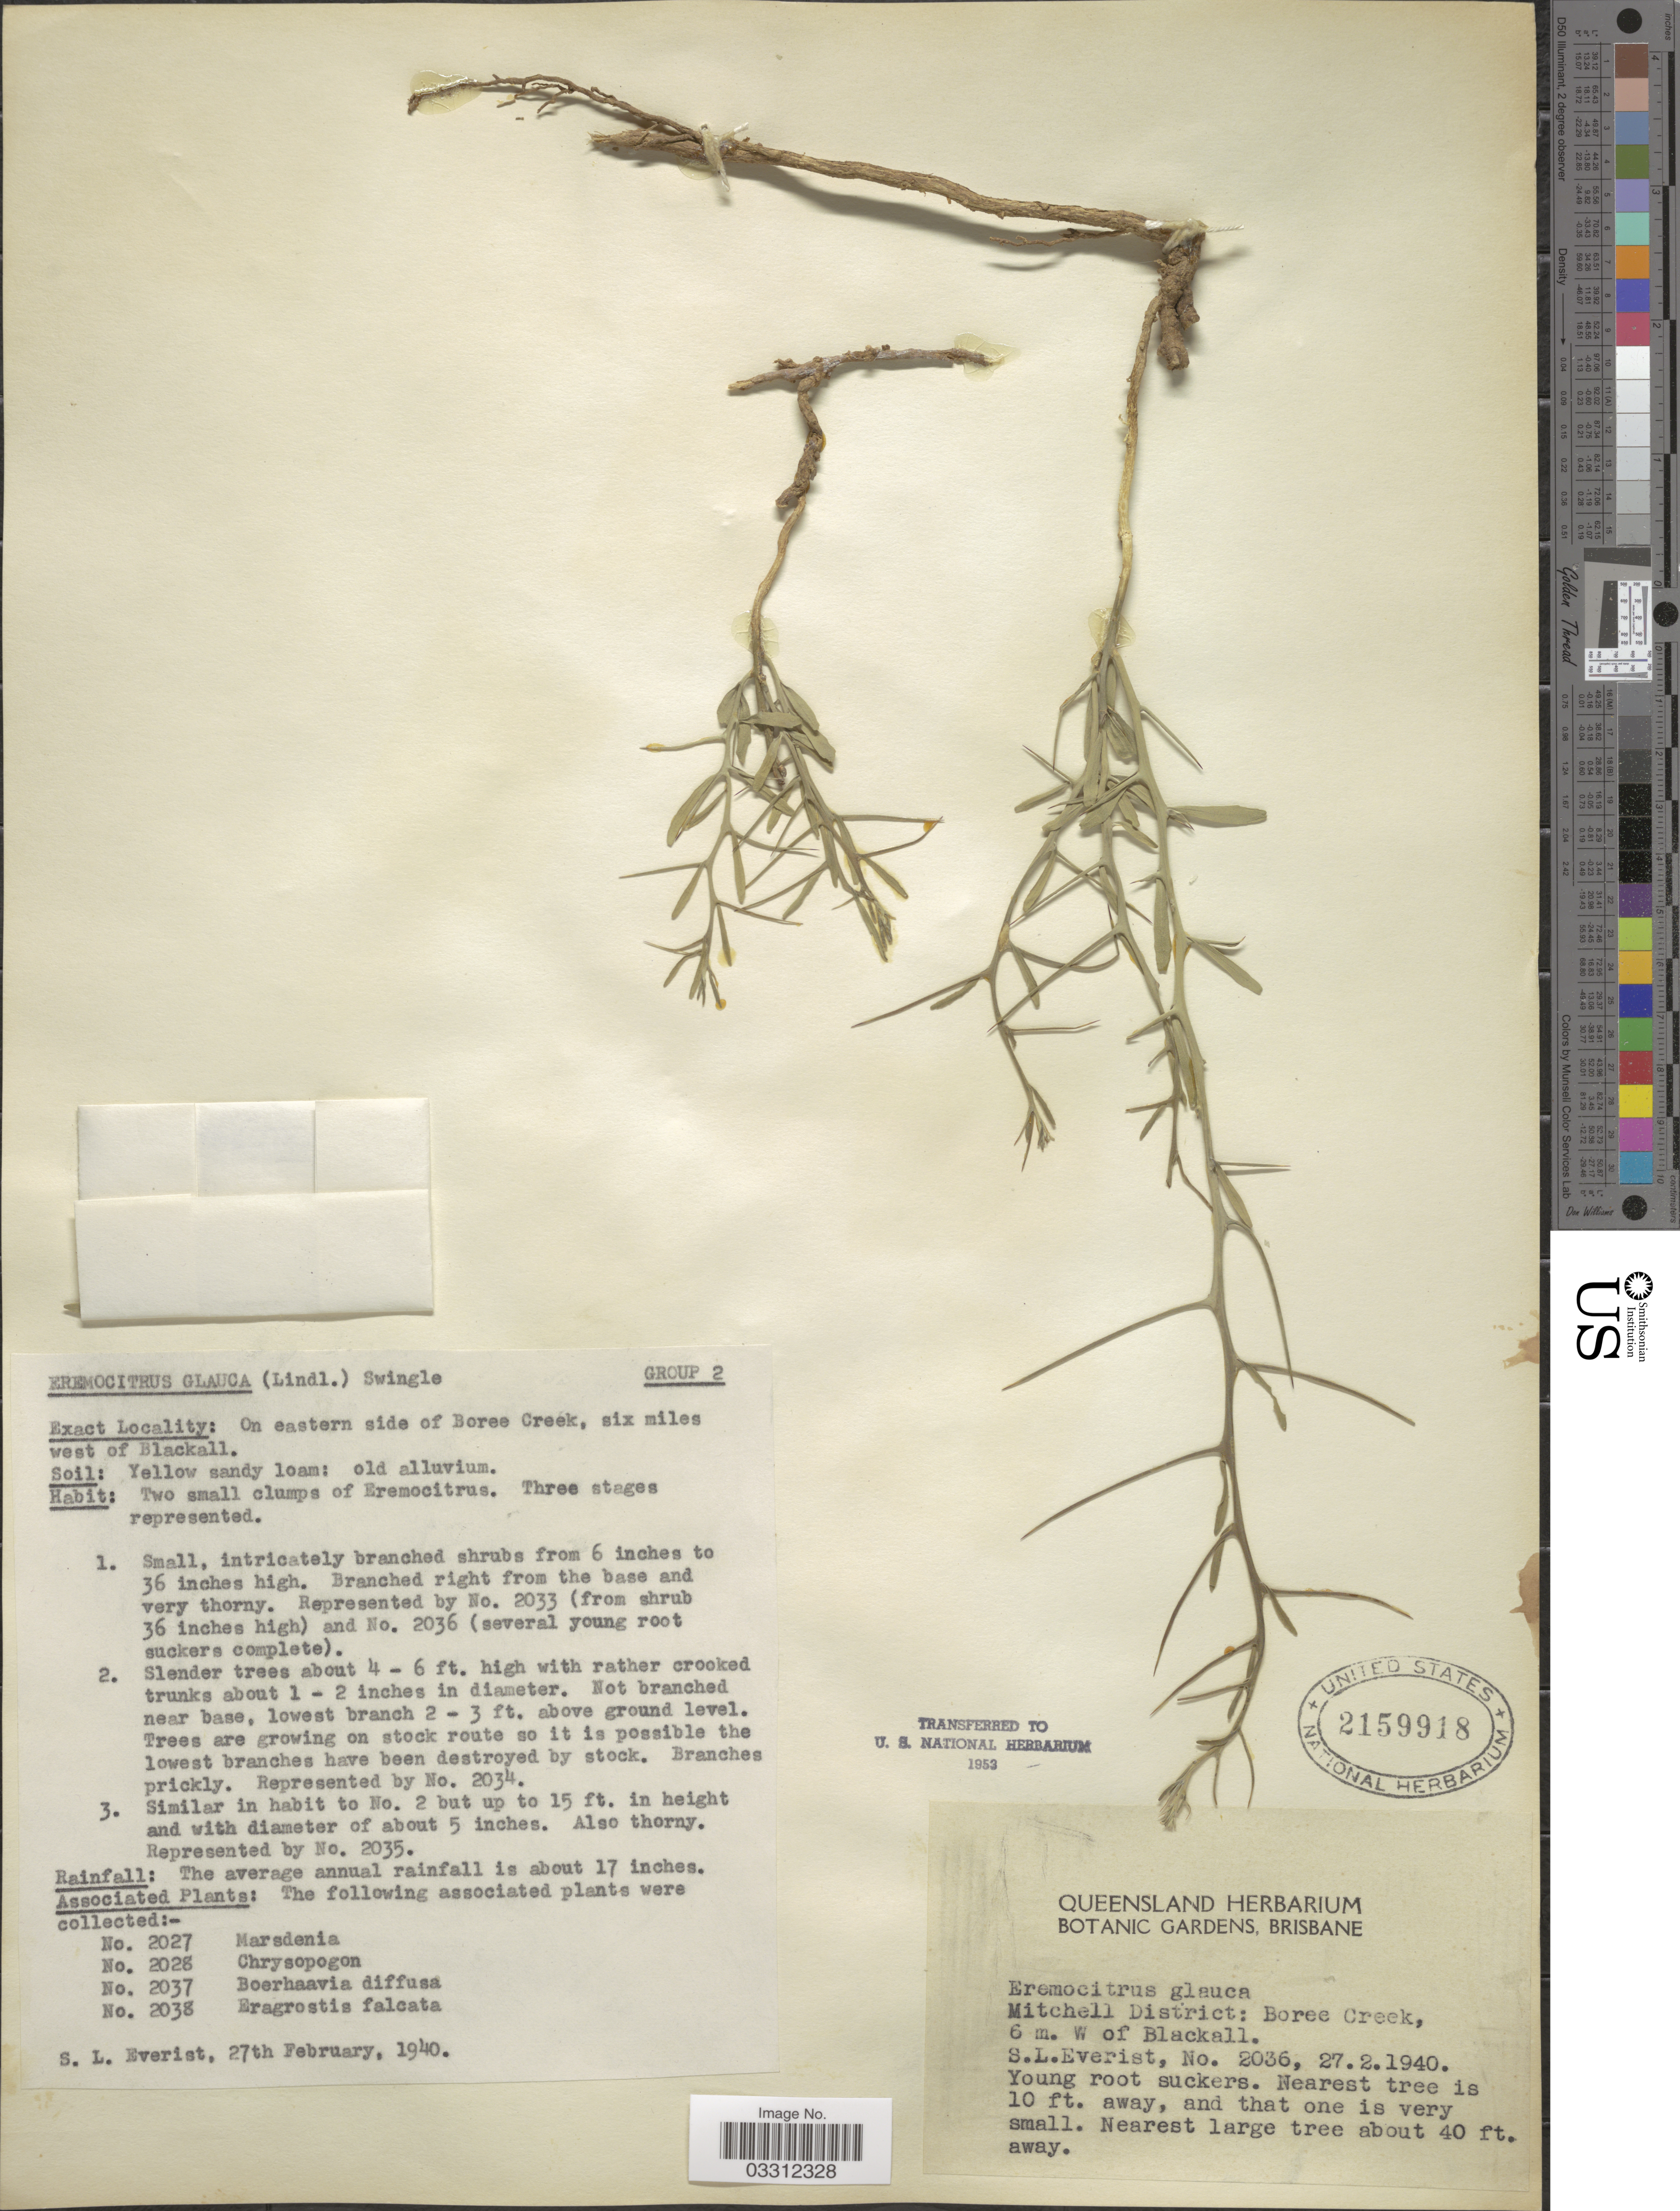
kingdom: Plantae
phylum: Tracheophyta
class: Magnoliopsida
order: Sapindales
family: Rutaceae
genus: Citrus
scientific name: Citrus glauca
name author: (Lindl.) Burkill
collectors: S. Everist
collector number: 2036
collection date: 1940-02-27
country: Australia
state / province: Queensland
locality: Mitchell District: On eastern side of Boree Creek, six miles west of Blackall.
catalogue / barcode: US 2159918